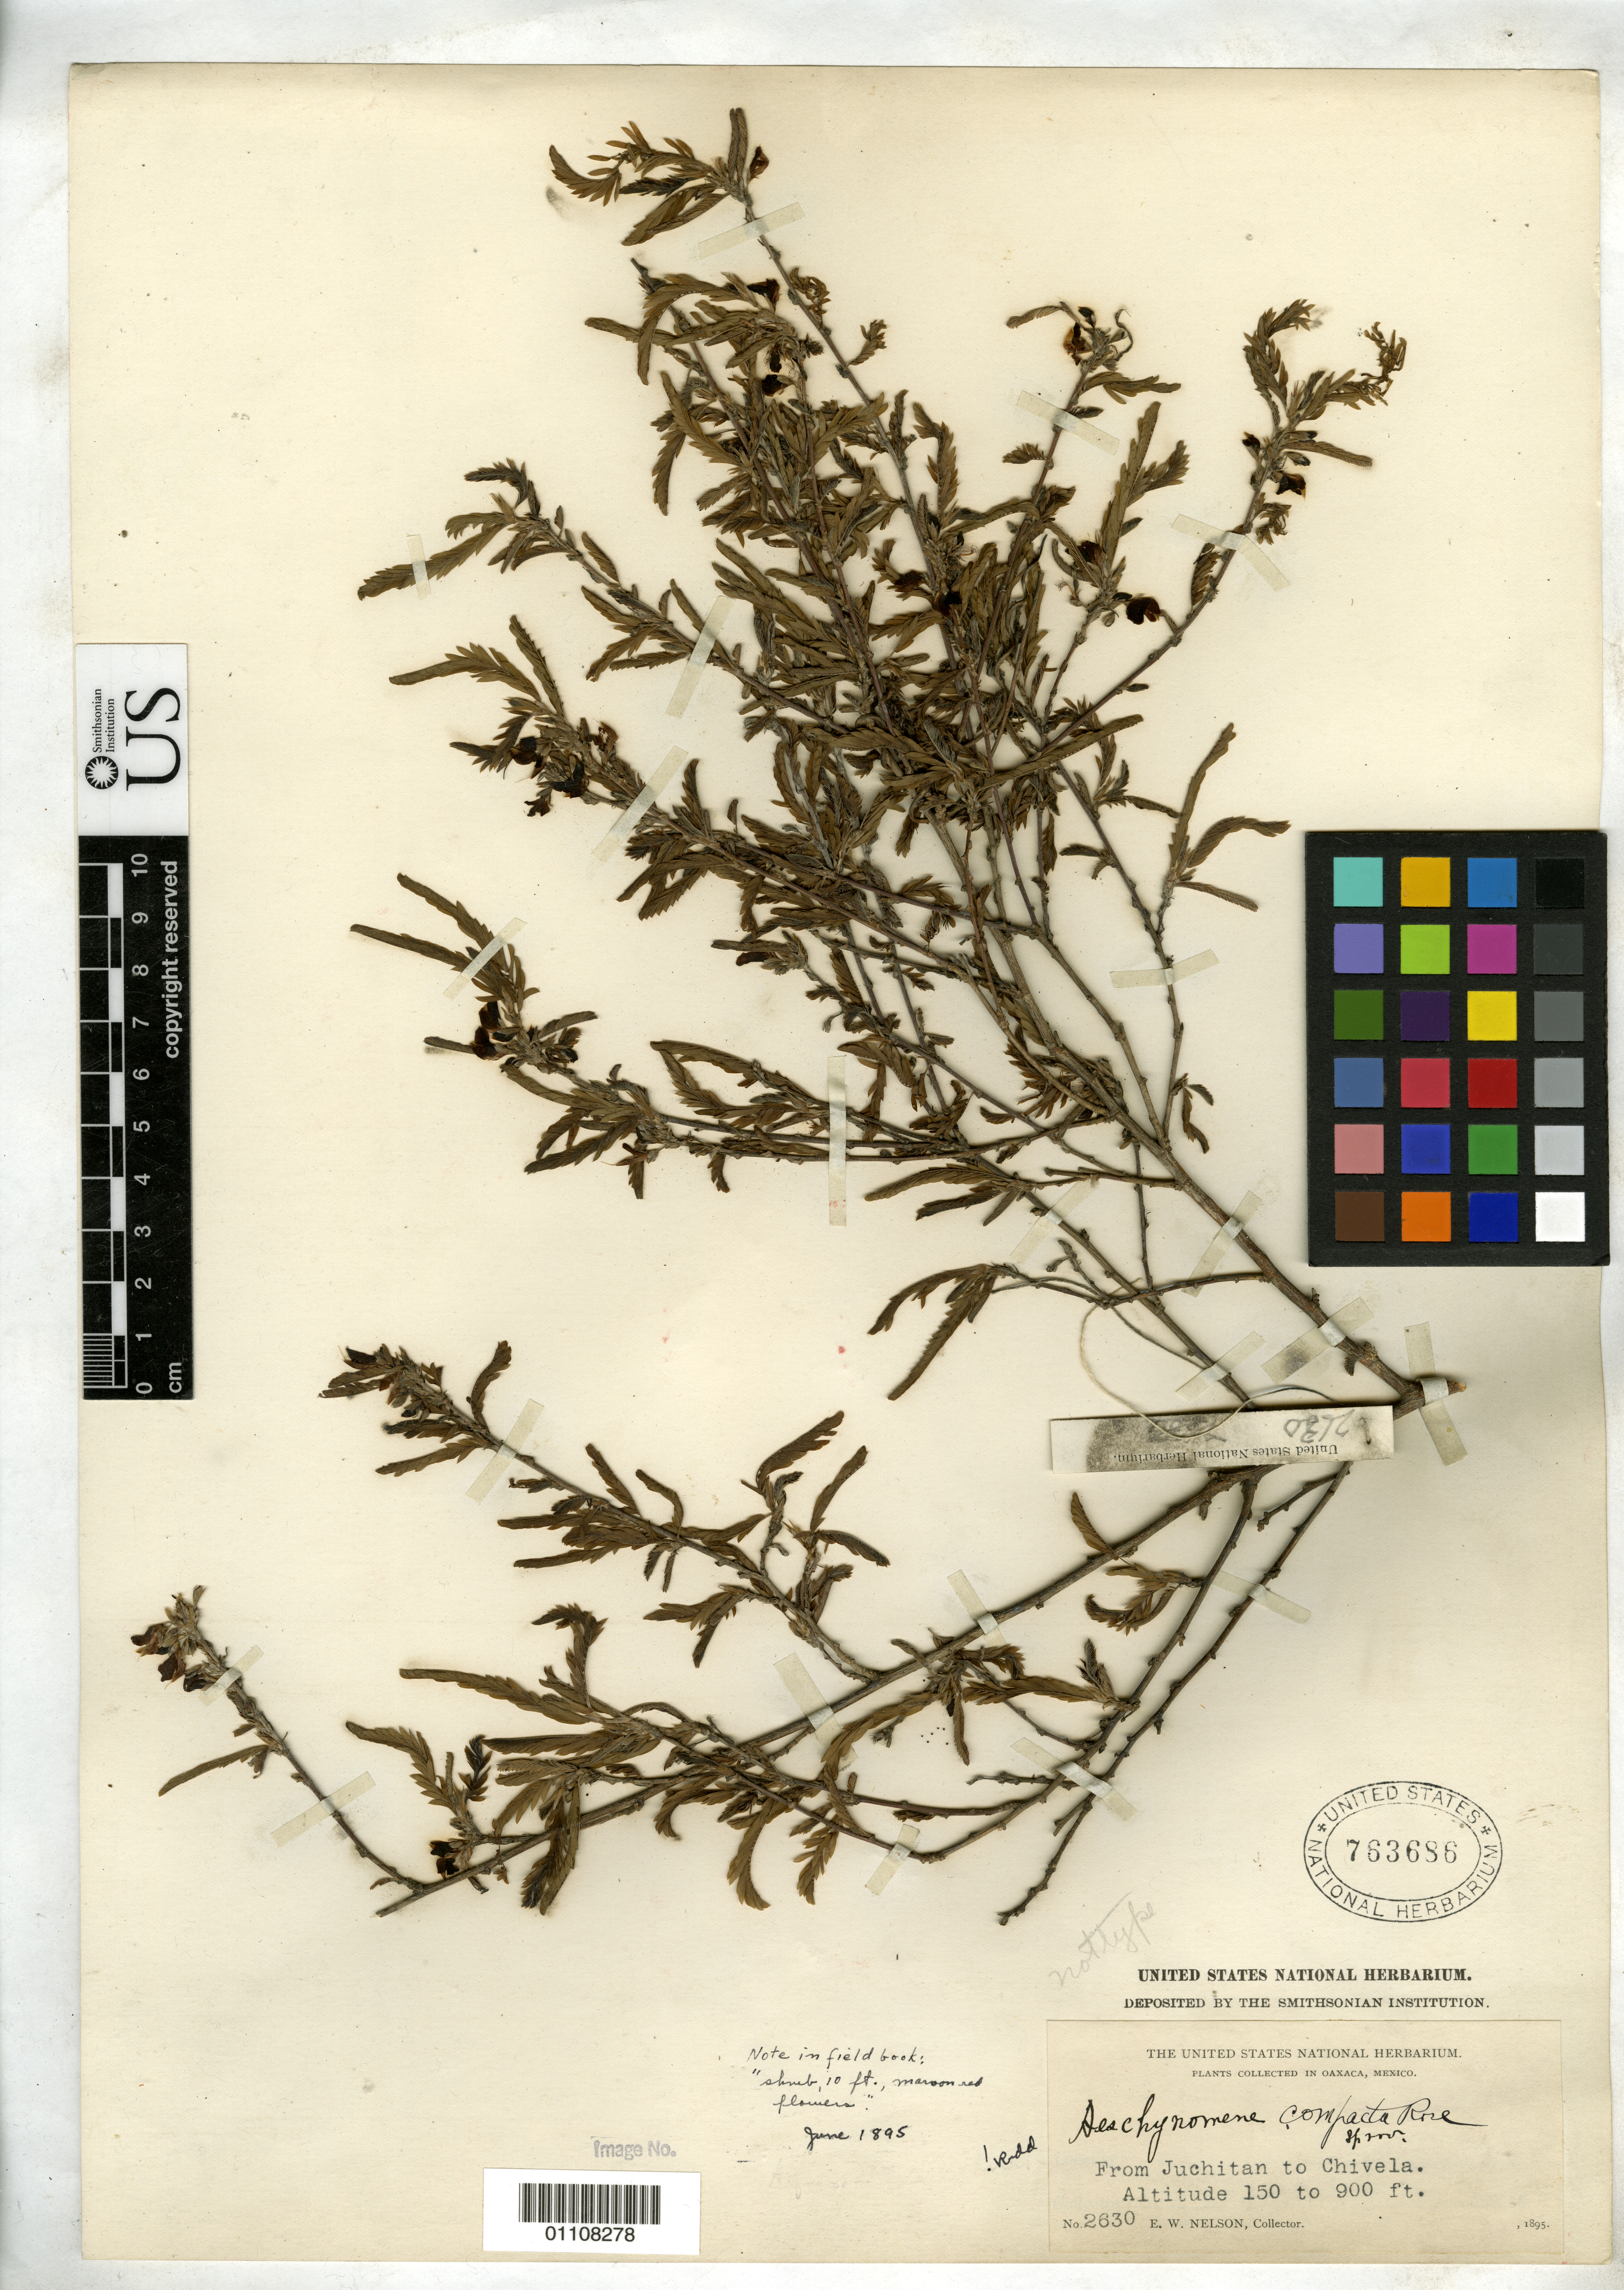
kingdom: Plantae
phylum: Tracheophyta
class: Magnoliopsida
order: Fabales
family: Fabaceae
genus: Aeschynomene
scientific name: Aeschynomene compacta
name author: Rose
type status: Syntype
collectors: E. W. Nelson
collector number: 2630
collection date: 1895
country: Mexico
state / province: Oaxaca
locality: From Juchitan to Chivela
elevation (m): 46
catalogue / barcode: US 763686